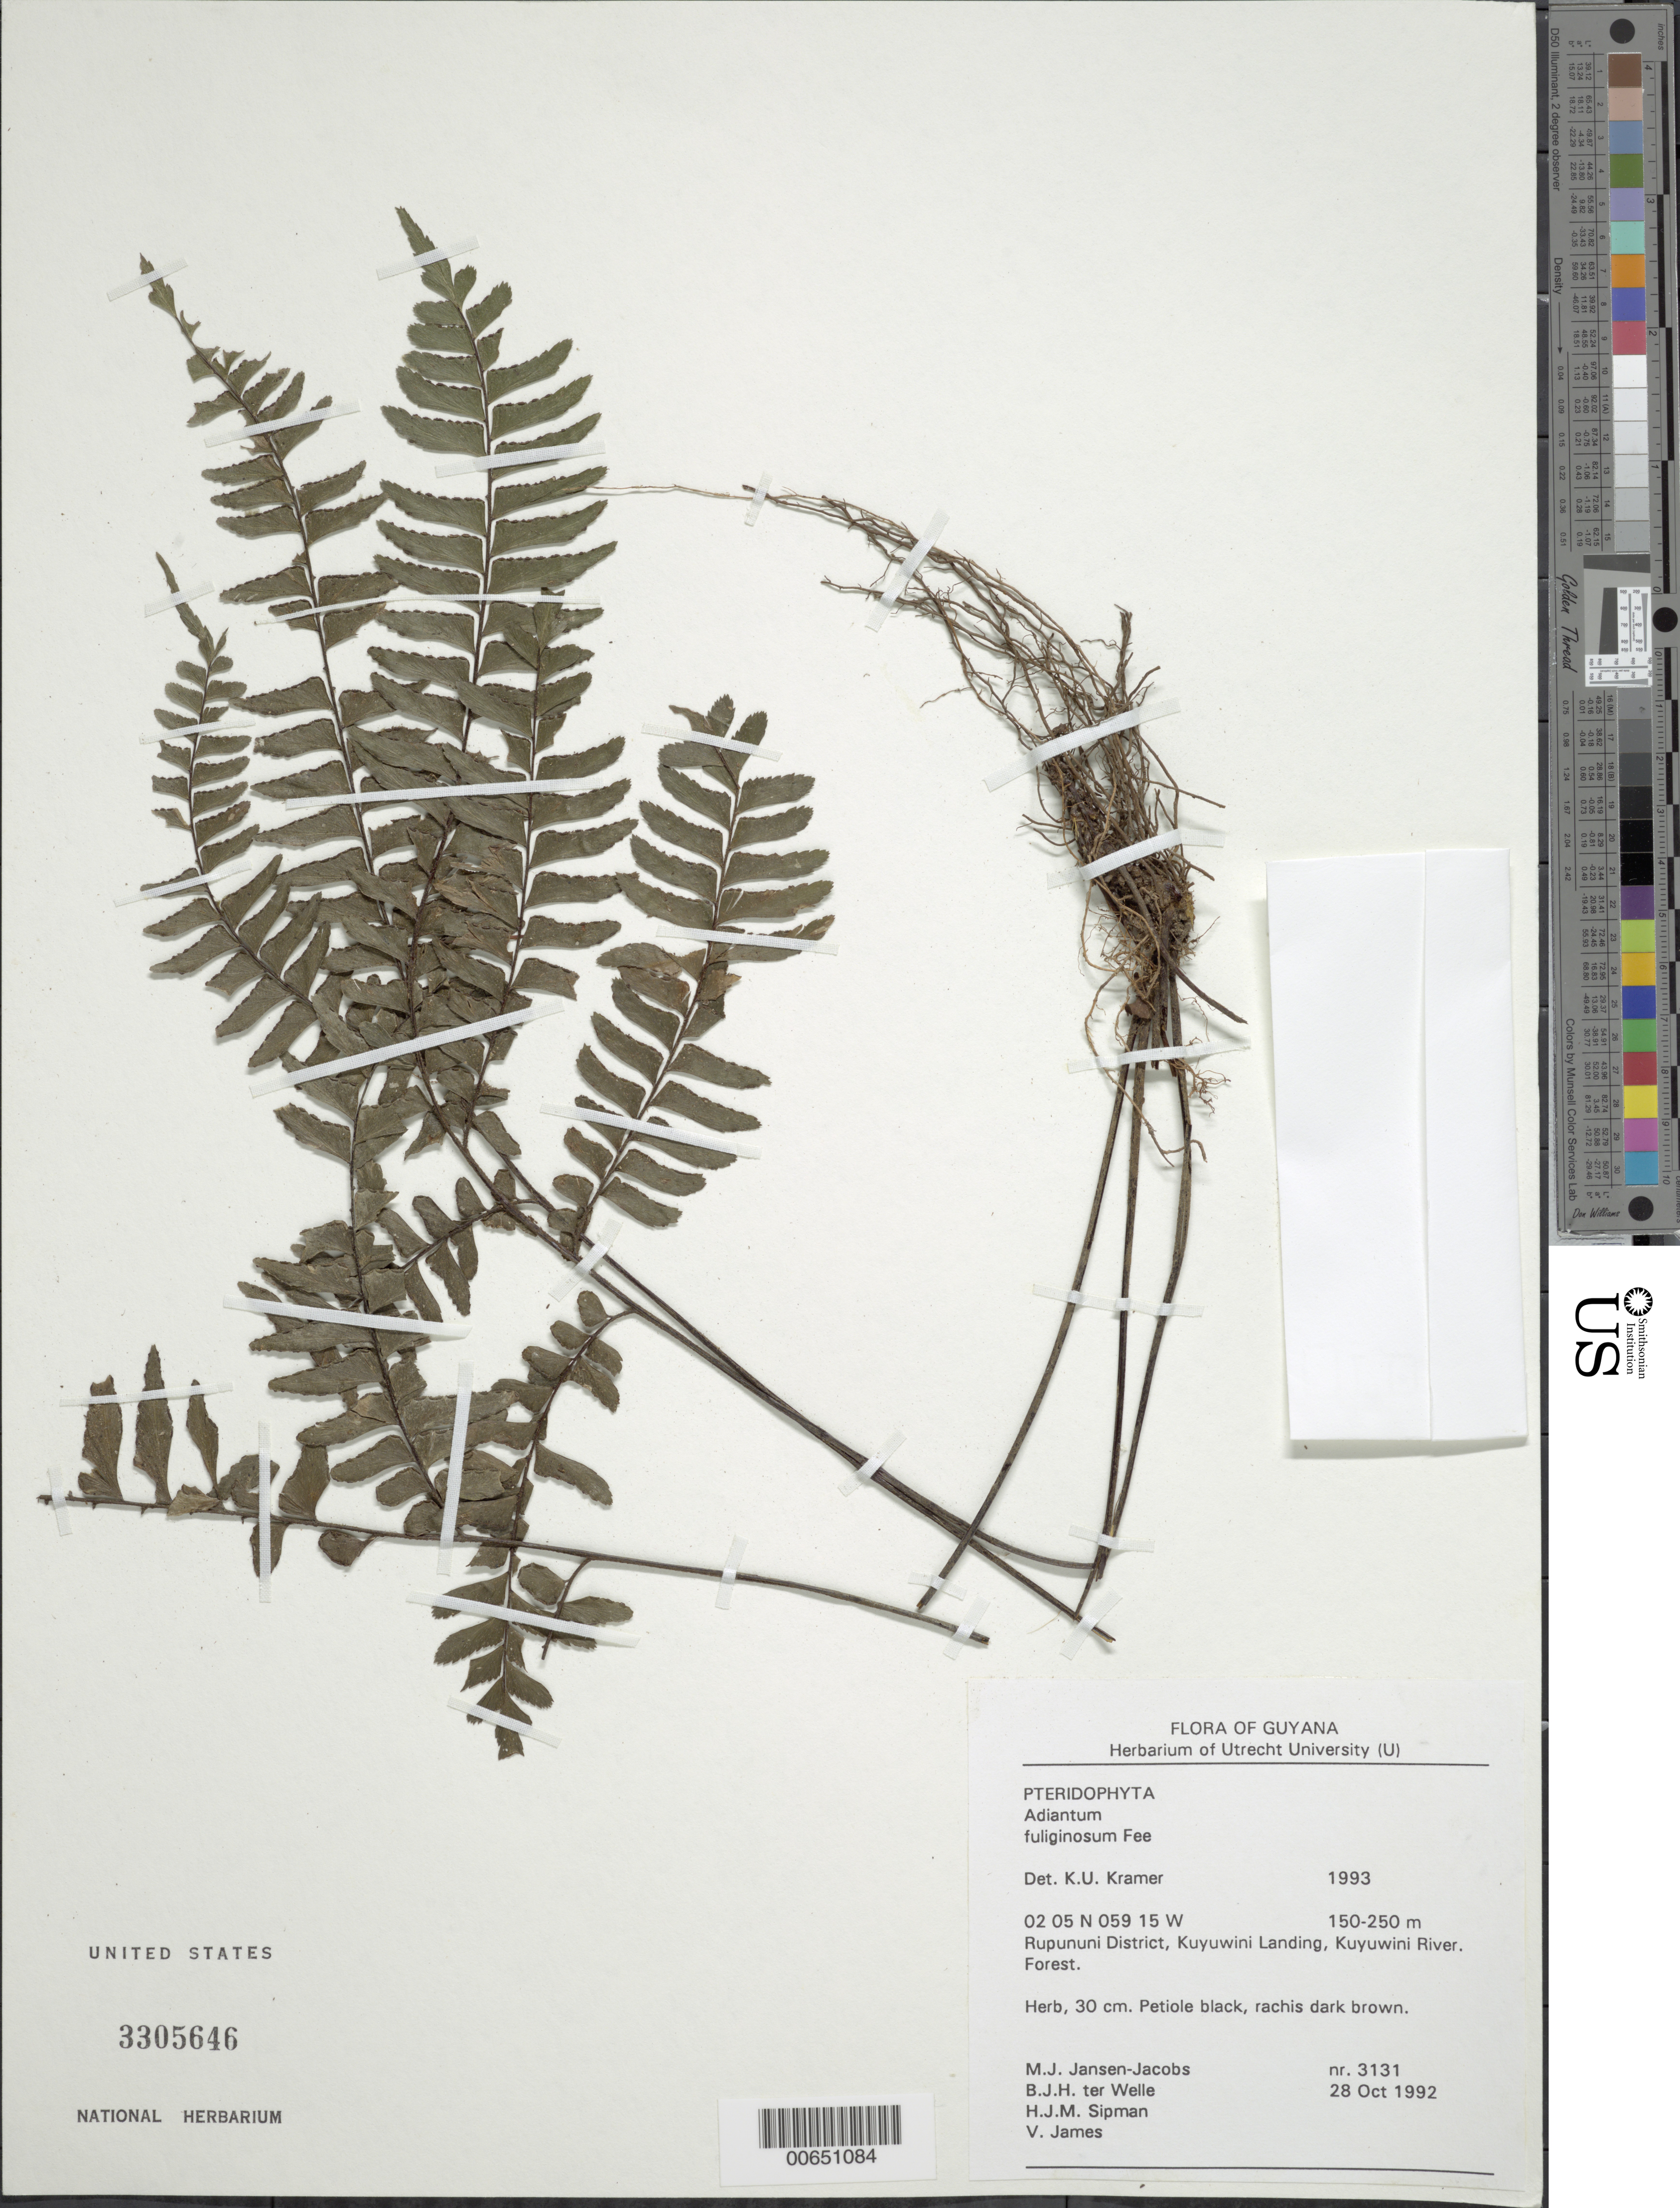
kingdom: Plantae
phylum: Tracheophyta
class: Polypodiopsida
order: Polypodiales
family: Pteridaceae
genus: Adiantum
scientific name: Adiantum fuliginosum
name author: Fée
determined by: Kramer, K. U.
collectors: M. J. Jansen-Jacobs, B. Welle, H. J. M. Sipman & V. James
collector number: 3131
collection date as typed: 28-Oct-92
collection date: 1992-10-28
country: Guyana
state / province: U. Takutu-U. Essequibo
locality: Kuyuwini Landing, Kuyuwini River, Rupununi District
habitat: Forest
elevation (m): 150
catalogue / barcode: US 3305646